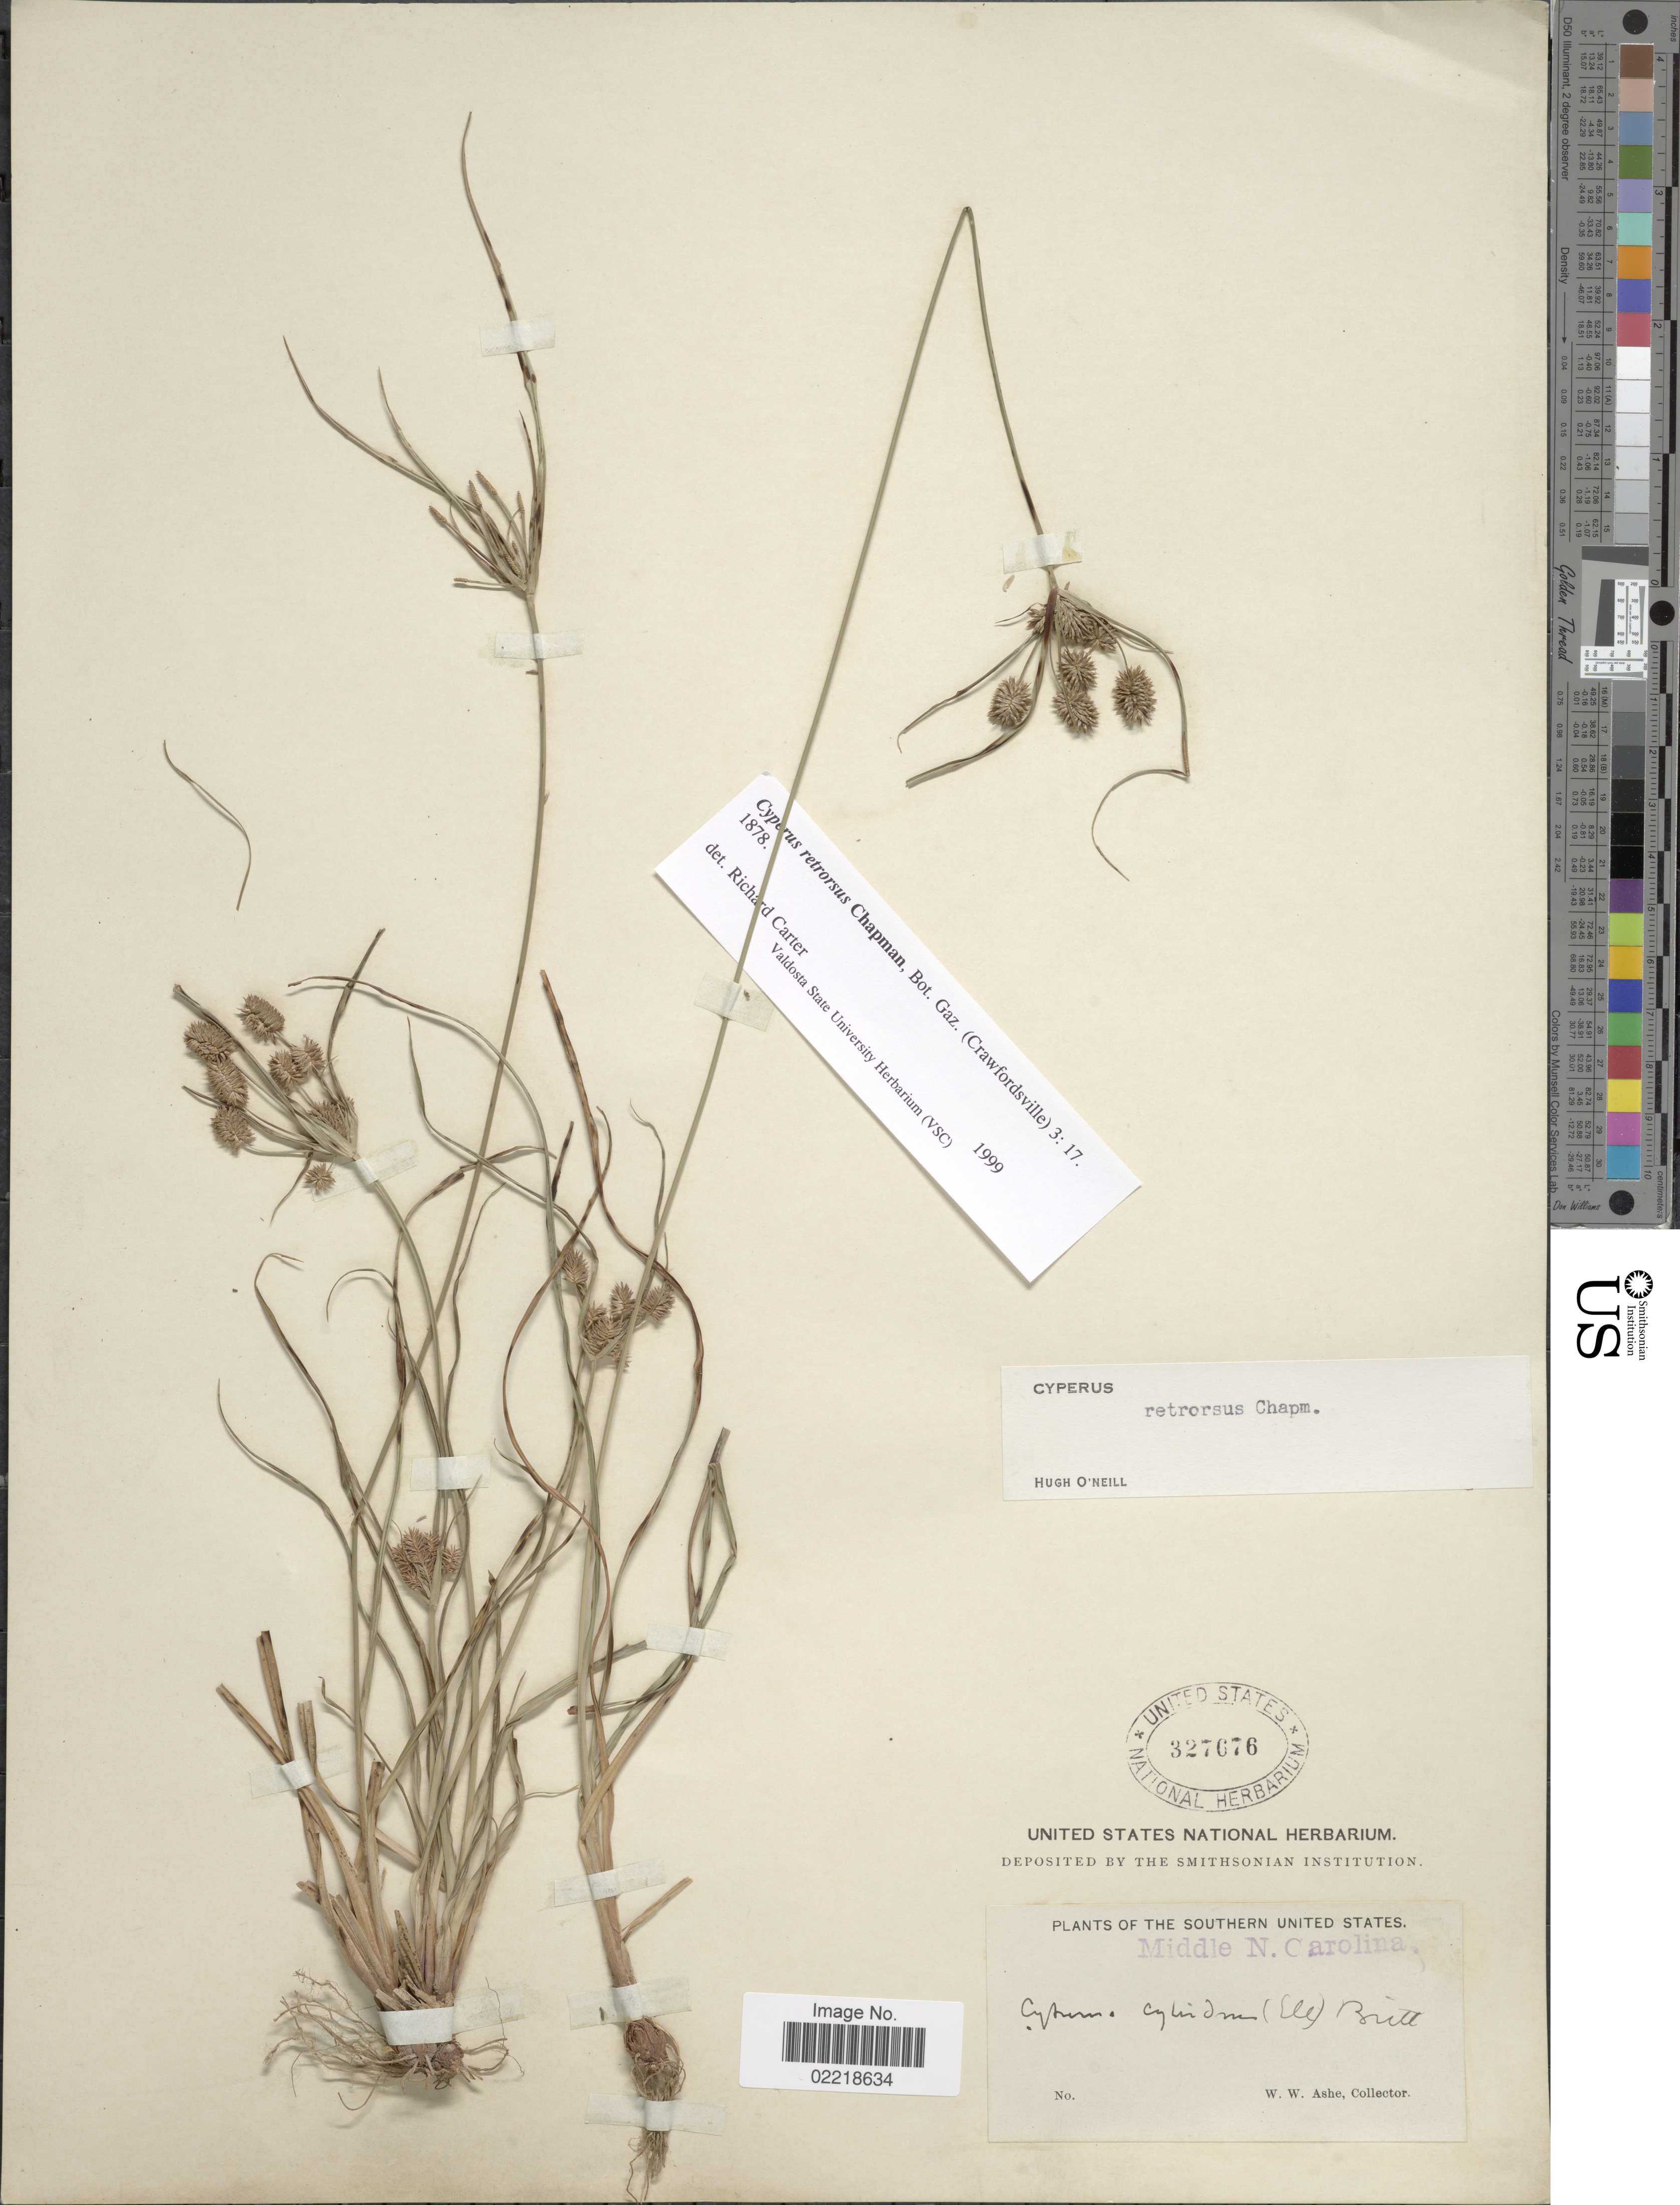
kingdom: Plantae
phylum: Tracheophyta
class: Liliopsida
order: Poales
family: Cyperaceae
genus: Cyperus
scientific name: Cyperus retrorsus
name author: Chapm.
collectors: W. W. Ashe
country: United States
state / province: North Carolina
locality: Southern United States. Middle N. Carolina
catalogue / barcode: US 327676